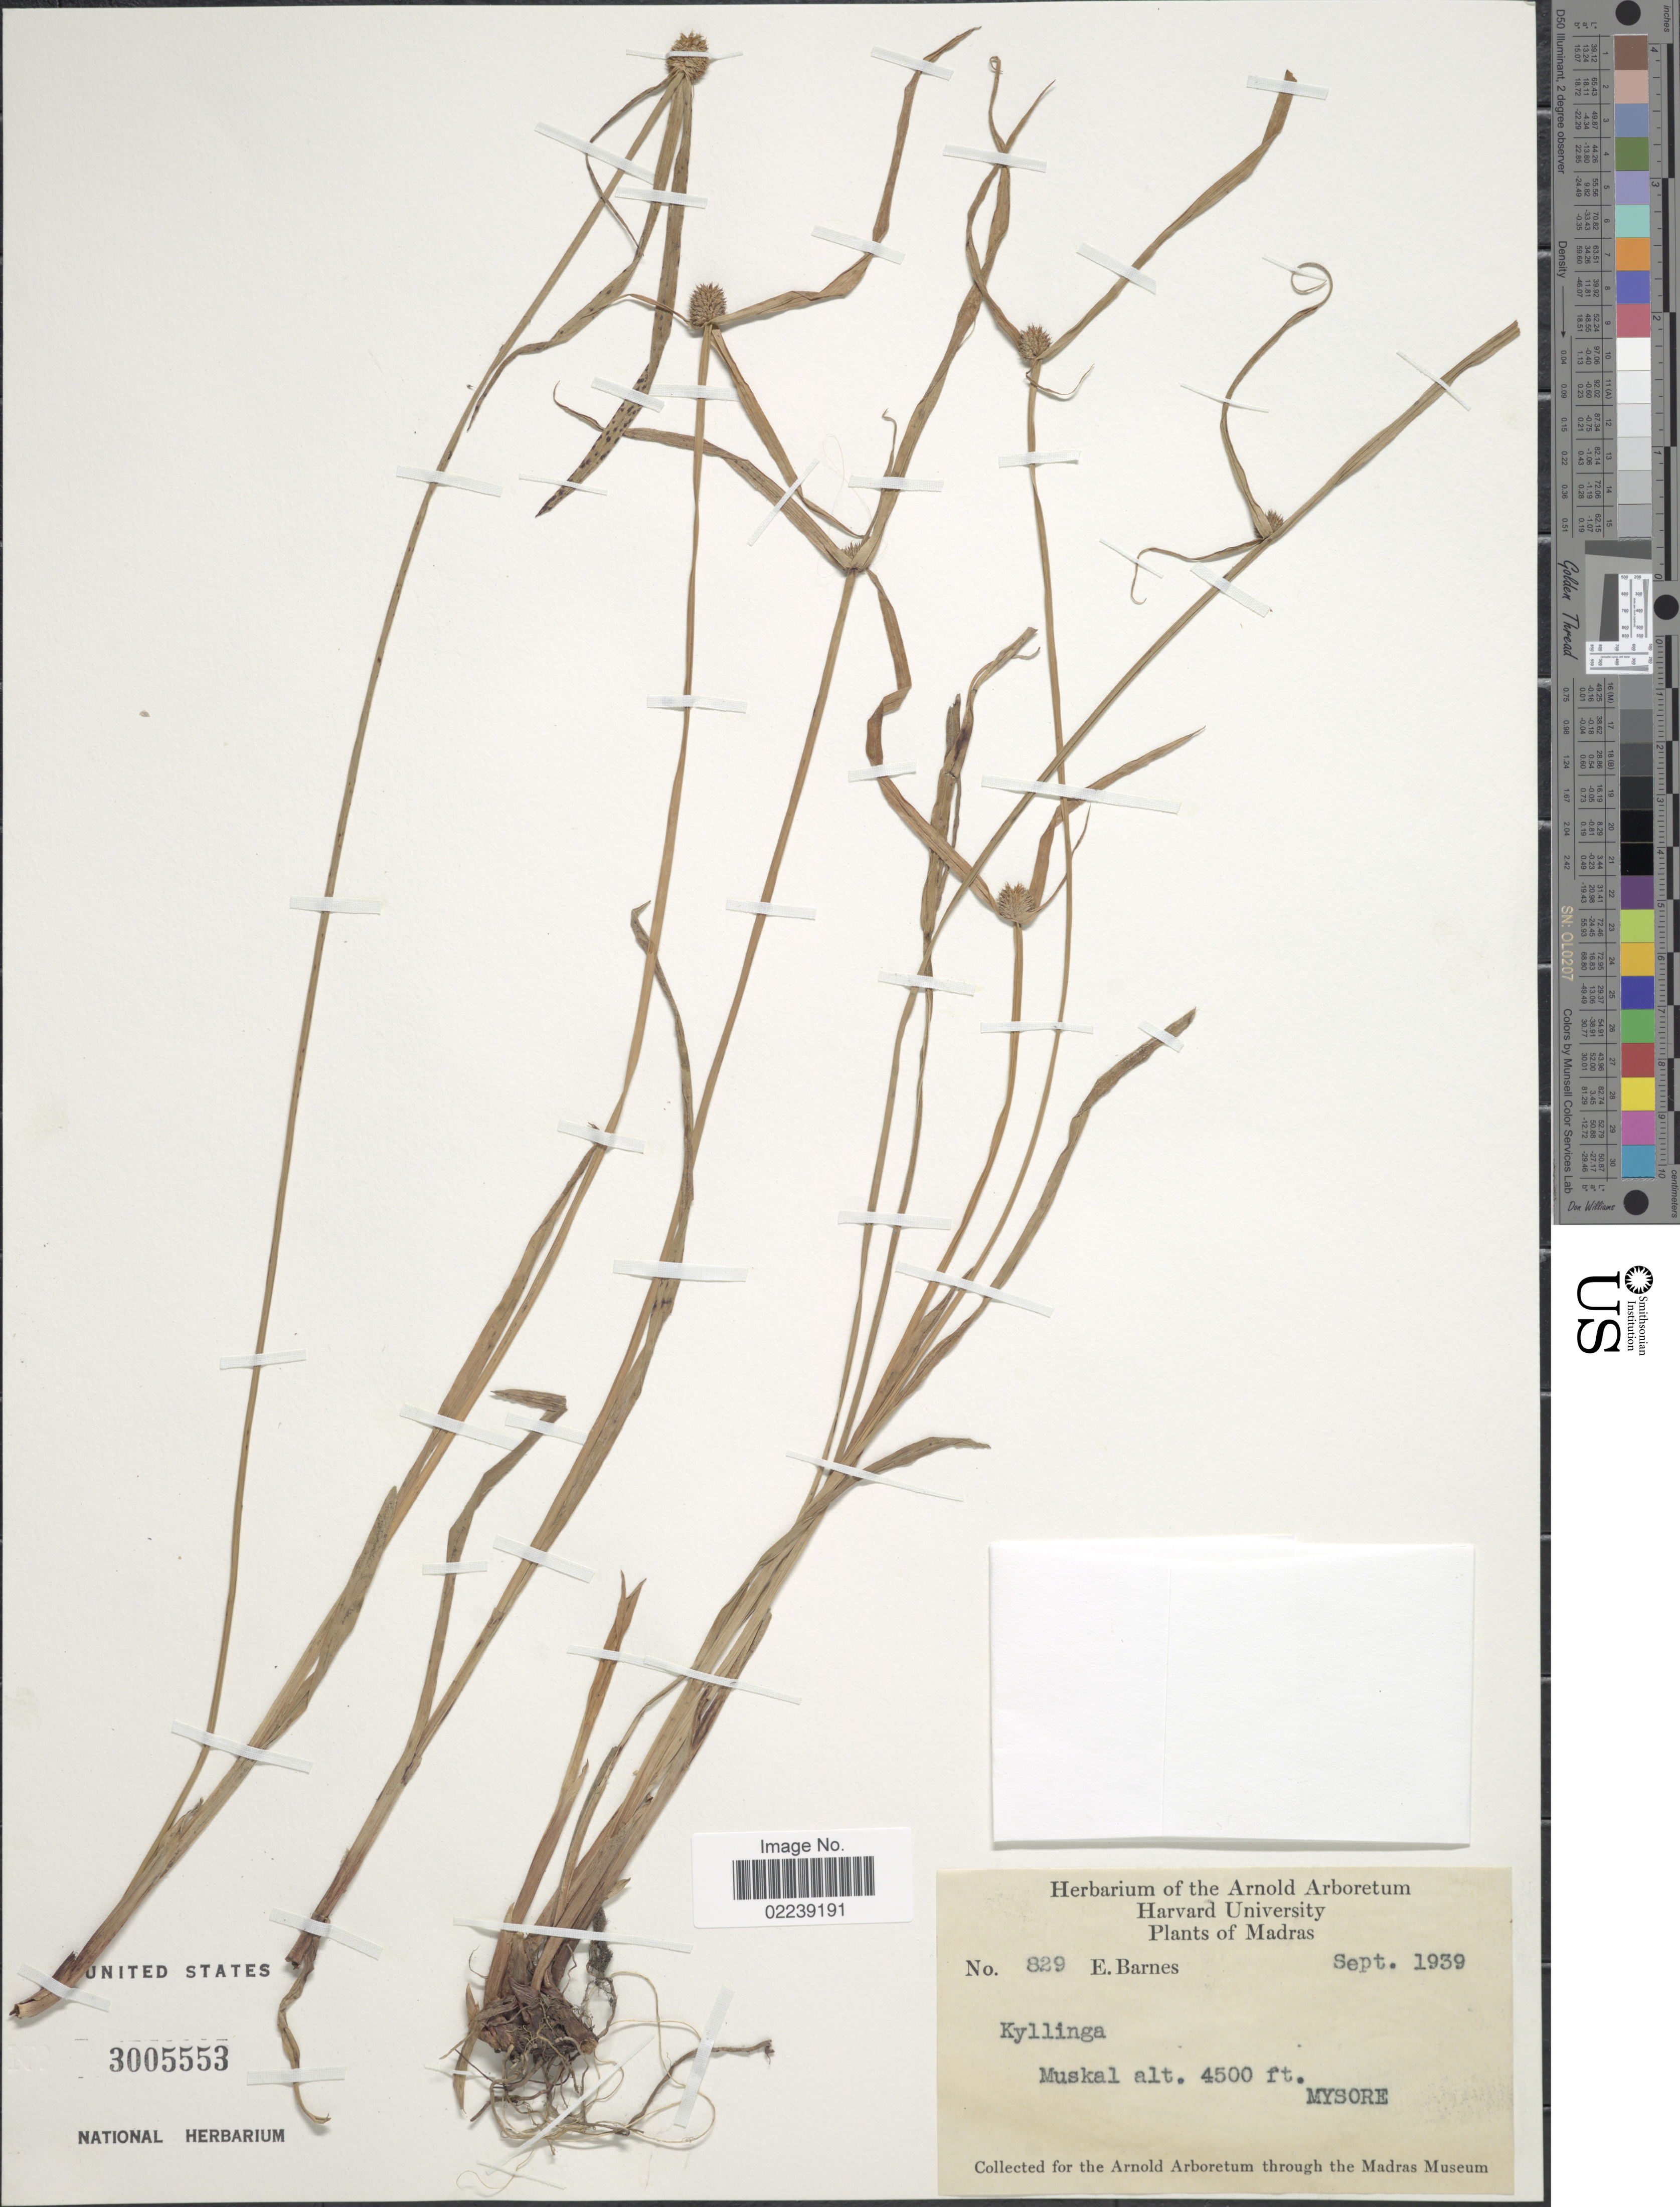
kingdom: Plantae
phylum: Tracheophyta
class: Liliopsida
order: Poales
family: Cyperaceae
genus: Cyperus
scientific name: Cyperus melanospermus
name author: (Nees) Valck. Sur.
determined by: Strong, M. T., (US), Smithsonian Institution - National Museum of Natural History (UNITED STATES)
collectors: E. Barnes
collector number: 829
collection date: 1939-09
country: India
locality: Madras, Muskal. Mysore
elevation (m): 1372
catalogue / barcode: US 3005553